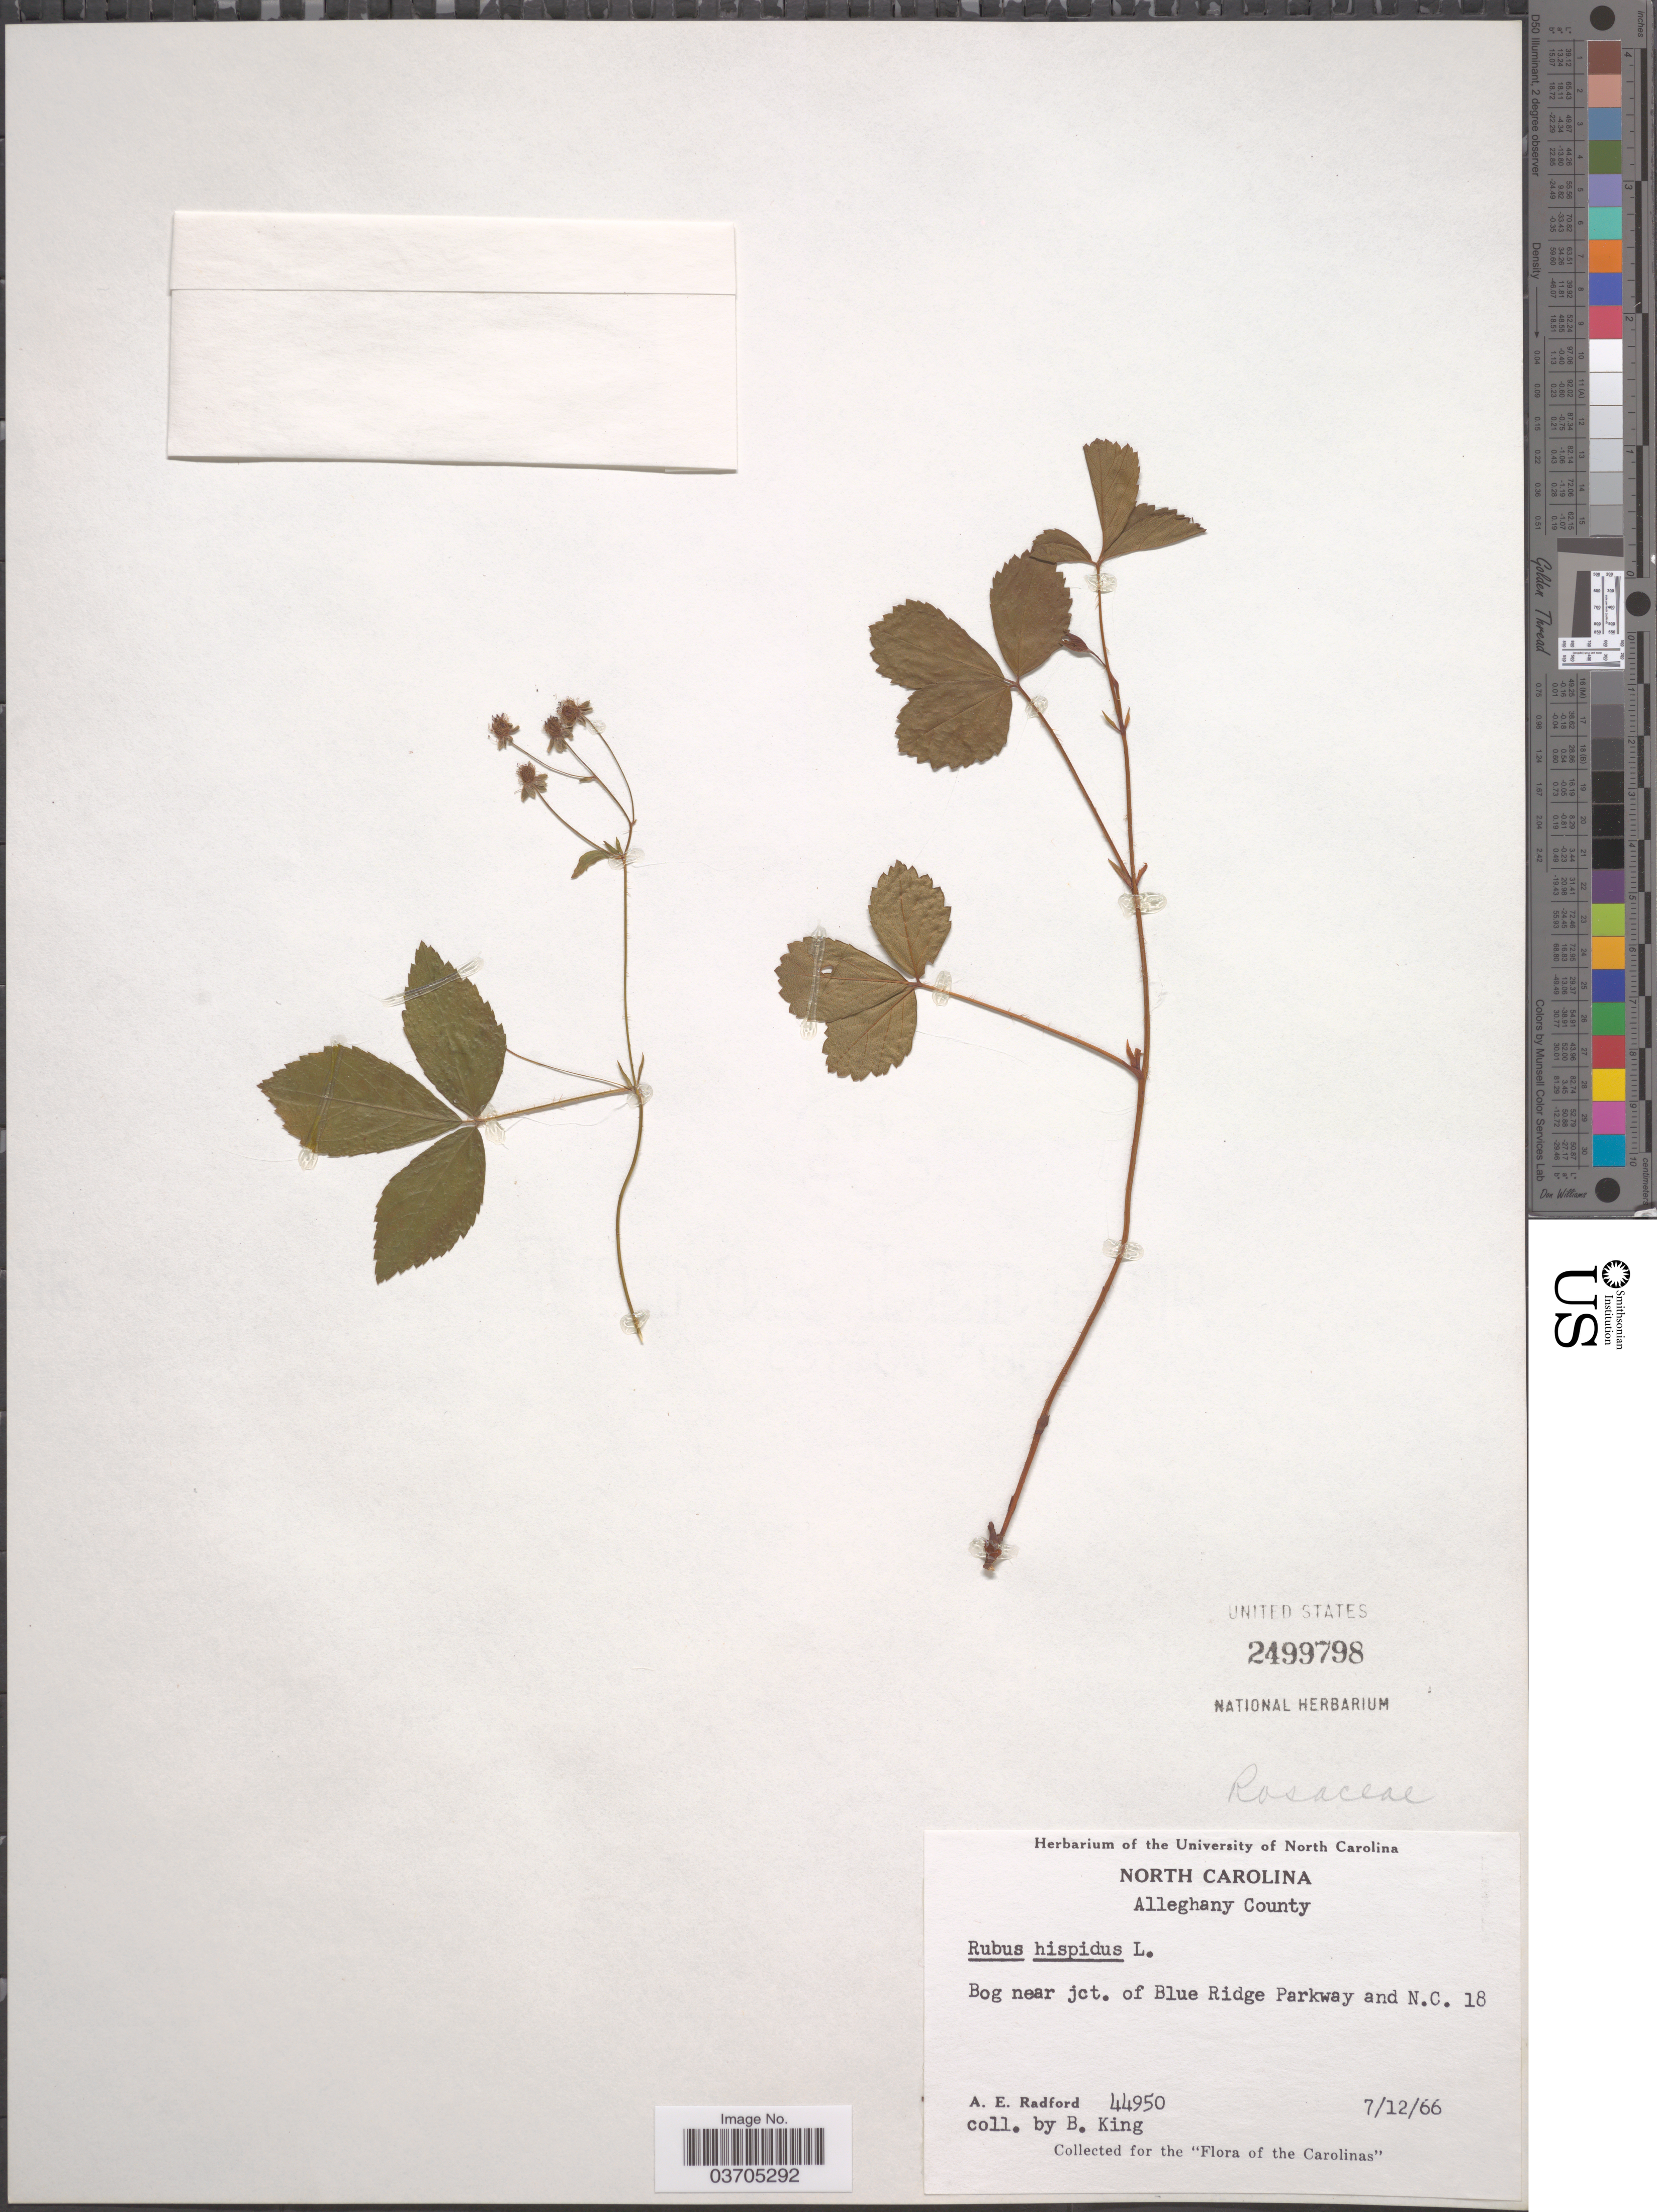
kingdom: Plantae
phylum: Tracheophyta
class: Magnoliopsida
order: Rosales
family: Rosaceae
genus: Rubus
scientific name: Rubus hispidus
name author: L.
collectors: B. King & A. E. Radford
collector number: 44950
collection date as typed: Transcribed d/m/y: 12/7/66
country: United States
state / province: North Carolina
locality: Alleghany County. Bog near jct. of Blue Ridge Parkway and N.C. 18.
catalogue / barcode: US 2499798